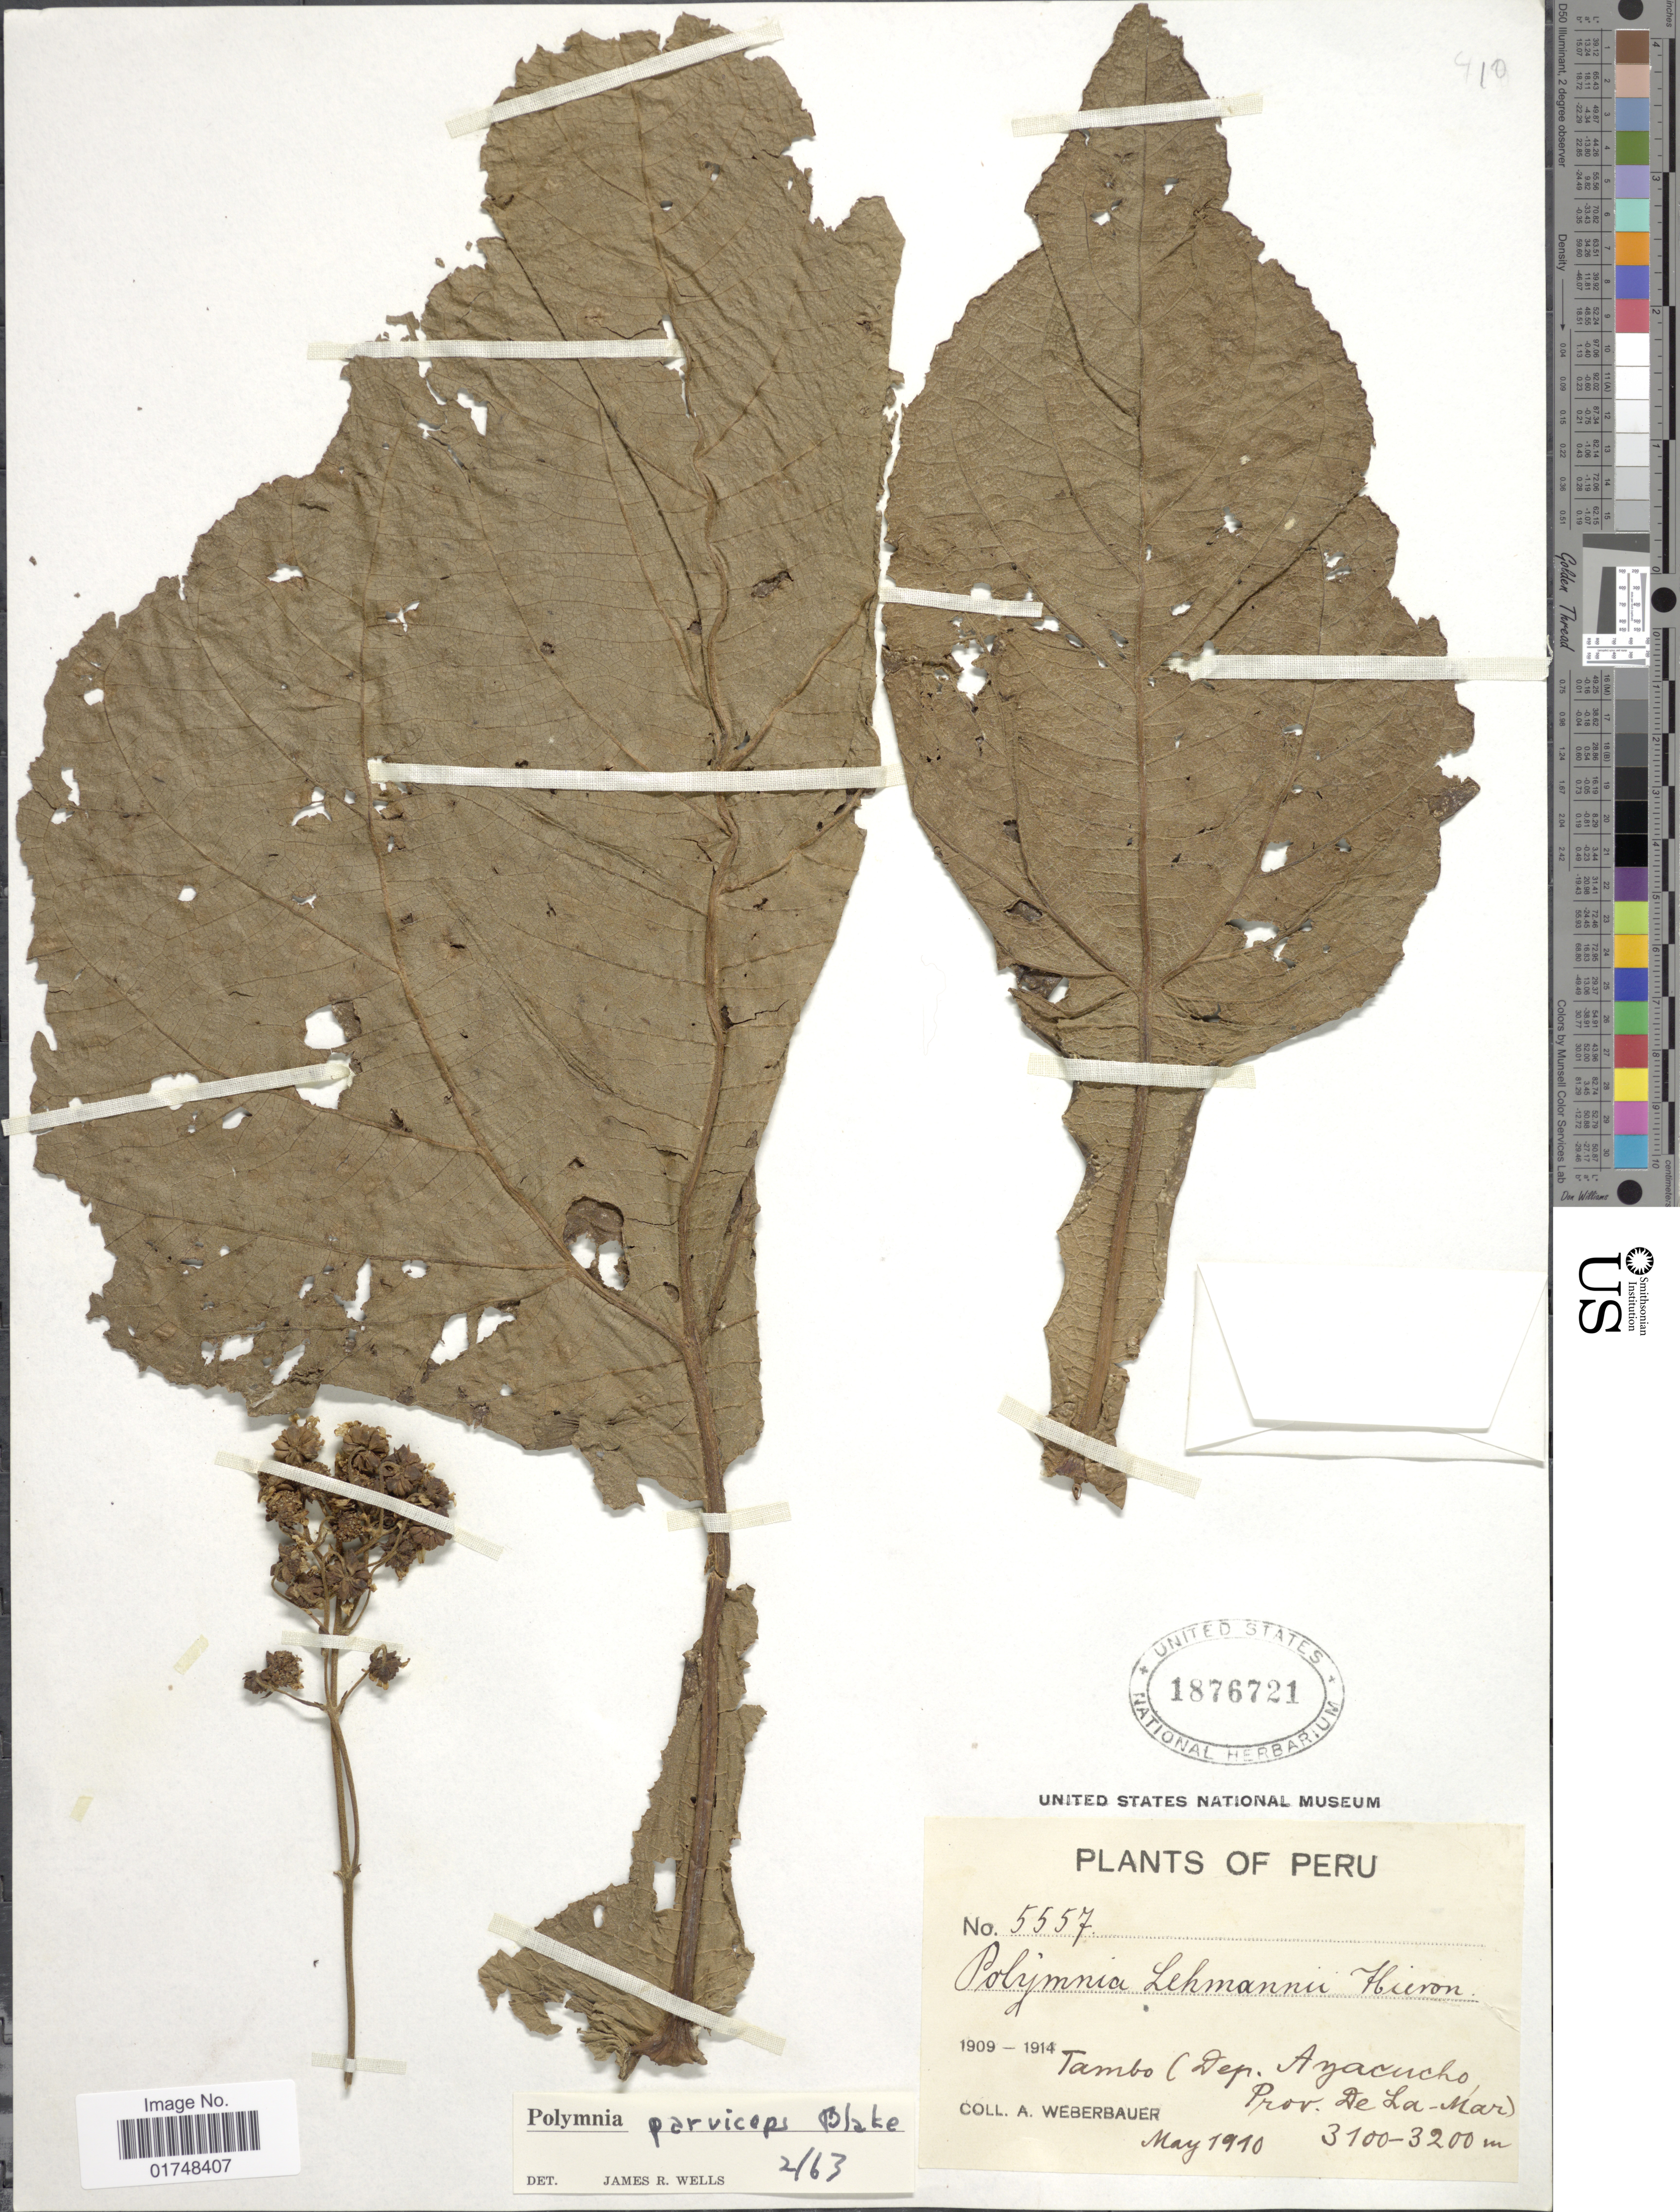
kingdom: Plantae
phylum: Tracheophyta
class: Magnoliopsida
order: Asterales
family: Asteraceae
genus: Smallanthus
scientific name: Smallanthus parviceps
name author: (S.F. Blake) H. Rob.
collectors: A. Weberbauer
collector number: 5557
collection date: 1910-05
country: Peru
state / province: Ayacucho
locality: Tambo, Prov. De La-Mar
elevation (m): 3100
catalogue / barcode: US 1876721